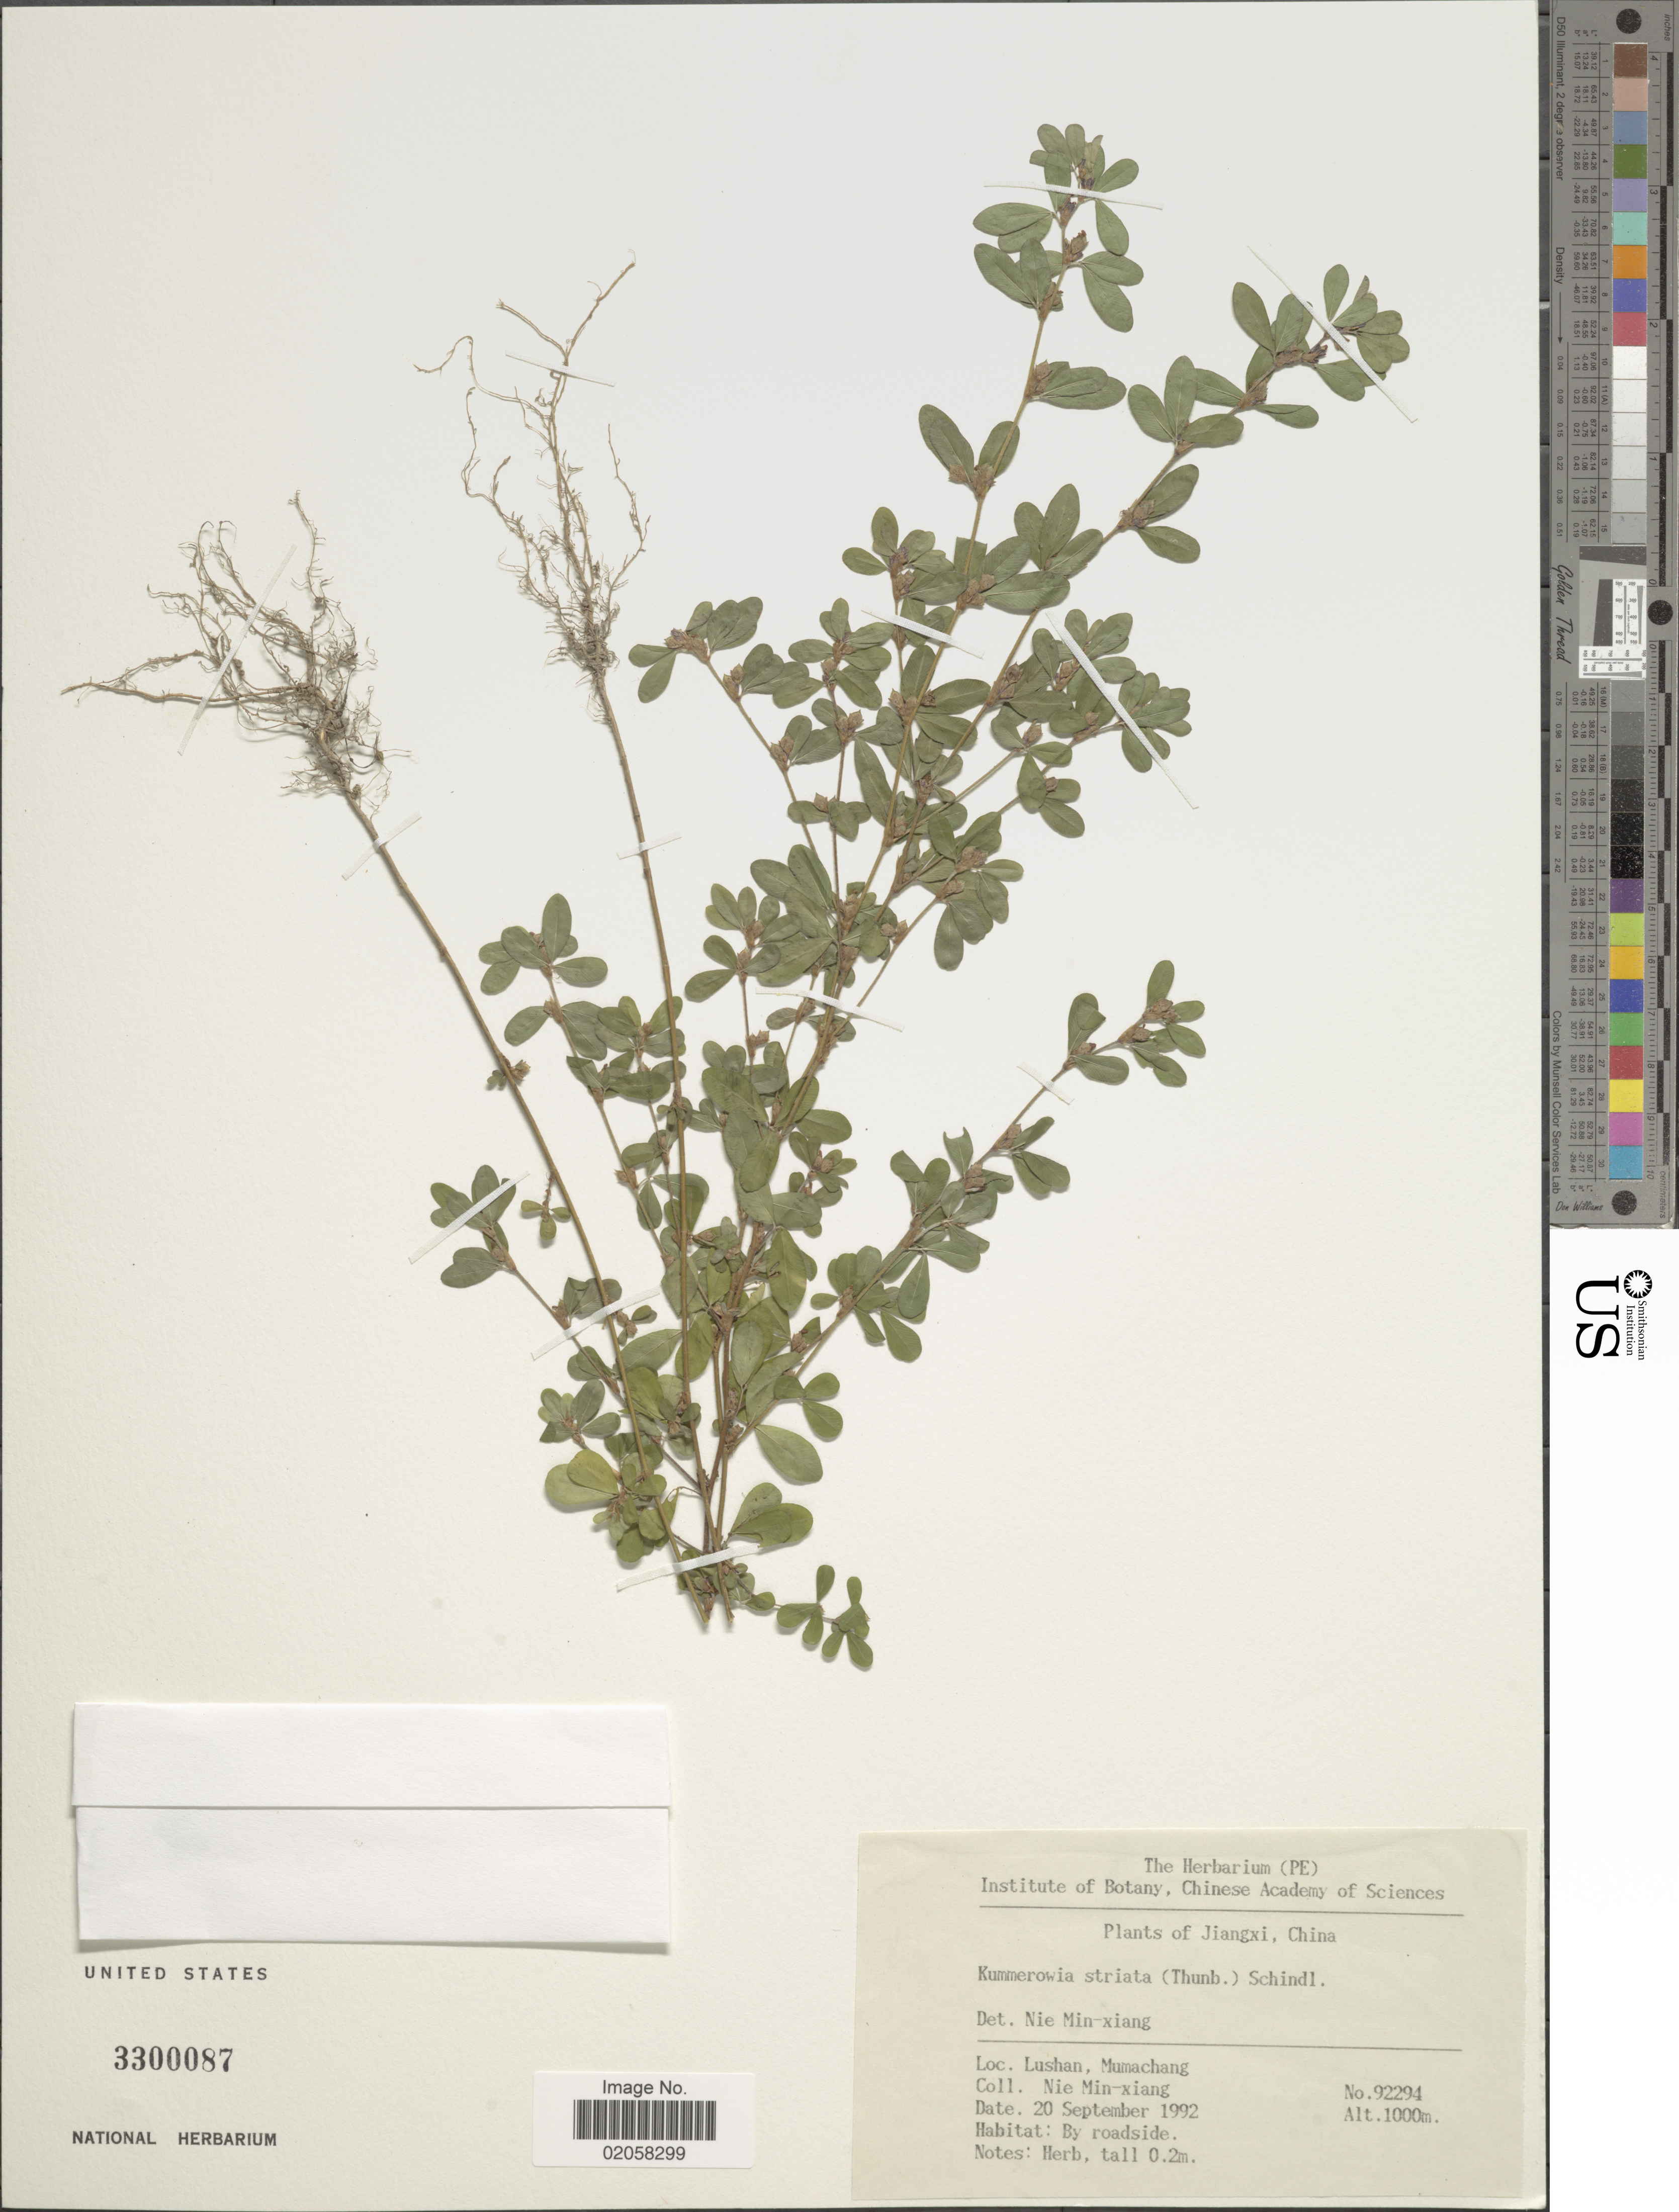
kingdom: Plantae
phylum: Tracheophyta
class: Magnoliopsida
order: Fabales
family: Fabaceae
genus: Kummerowia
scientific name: Kummerowia striata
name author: (Thunb.) Schindl.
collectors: M. Nie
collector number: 92294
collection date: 1992-09-20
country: China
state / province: Jiangxi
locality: Lushan, Mumachang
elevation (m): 1000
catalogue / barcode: US 3300087